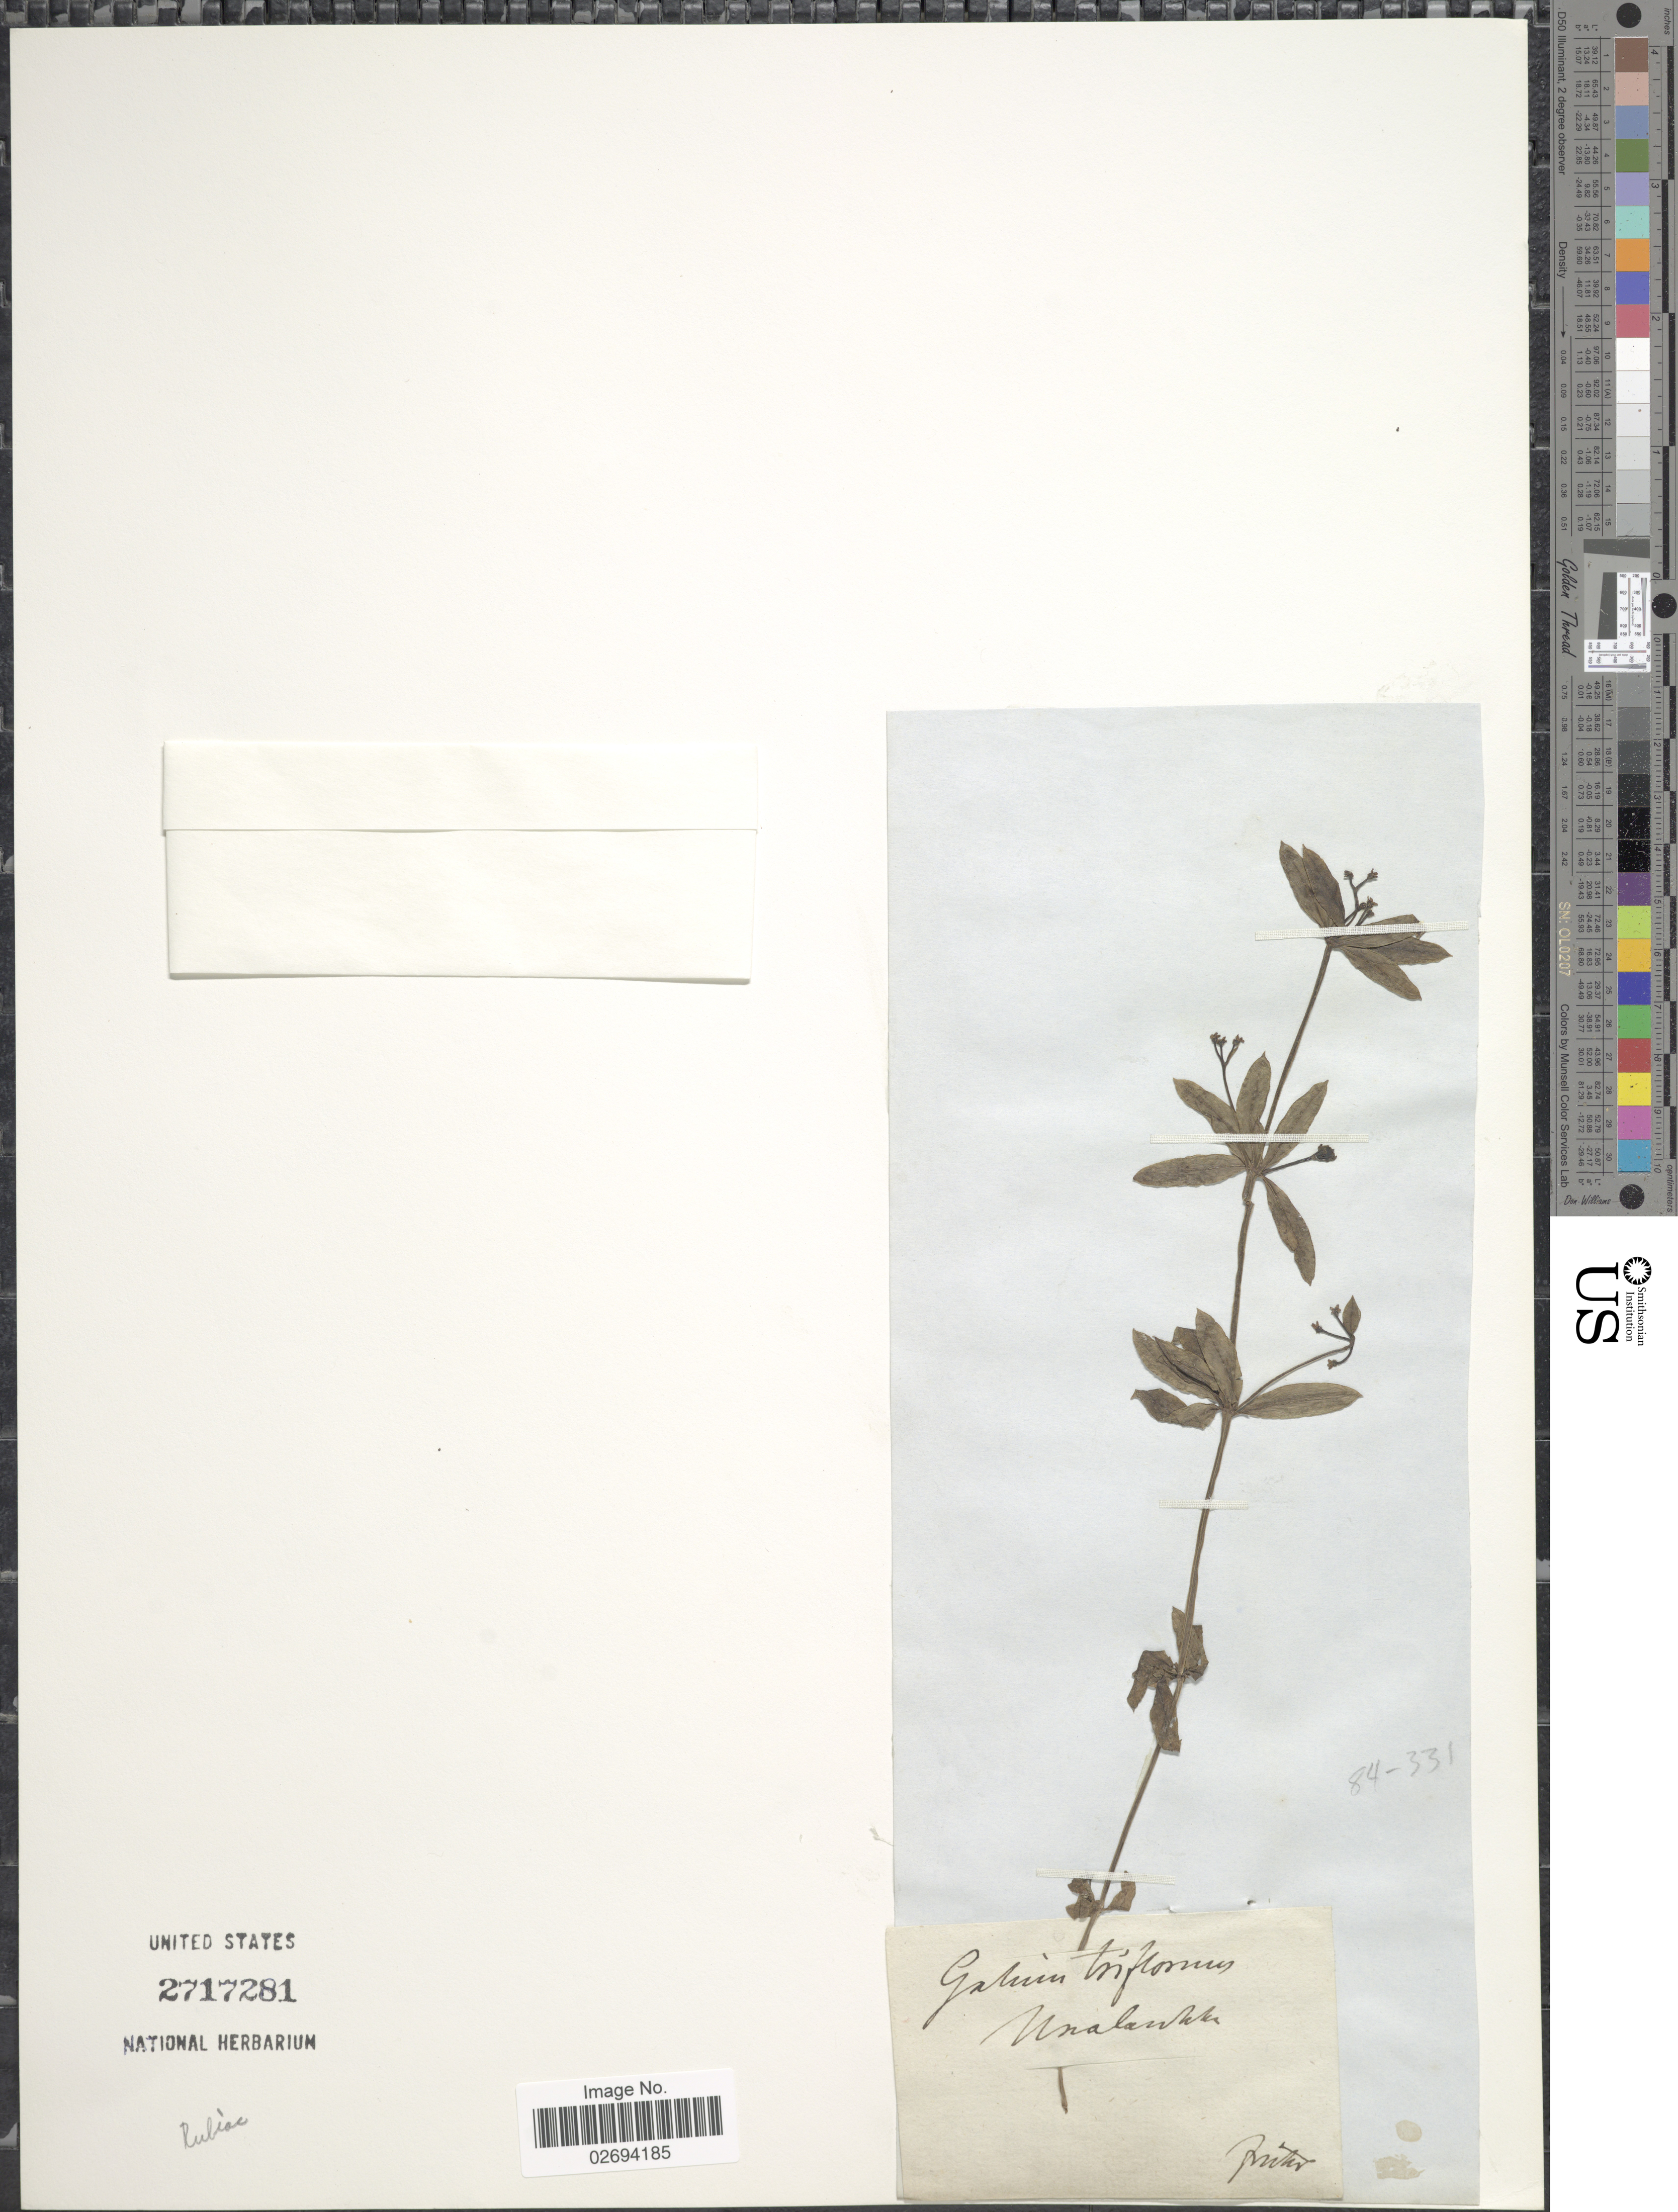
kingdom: Plantae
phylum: Tracheophyta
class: Magnoliopsida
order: Gentianales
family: Rubiaceae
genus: Galium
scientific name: Galium triflorum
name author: Michx.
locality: Unalankka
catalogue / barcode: US 2717281